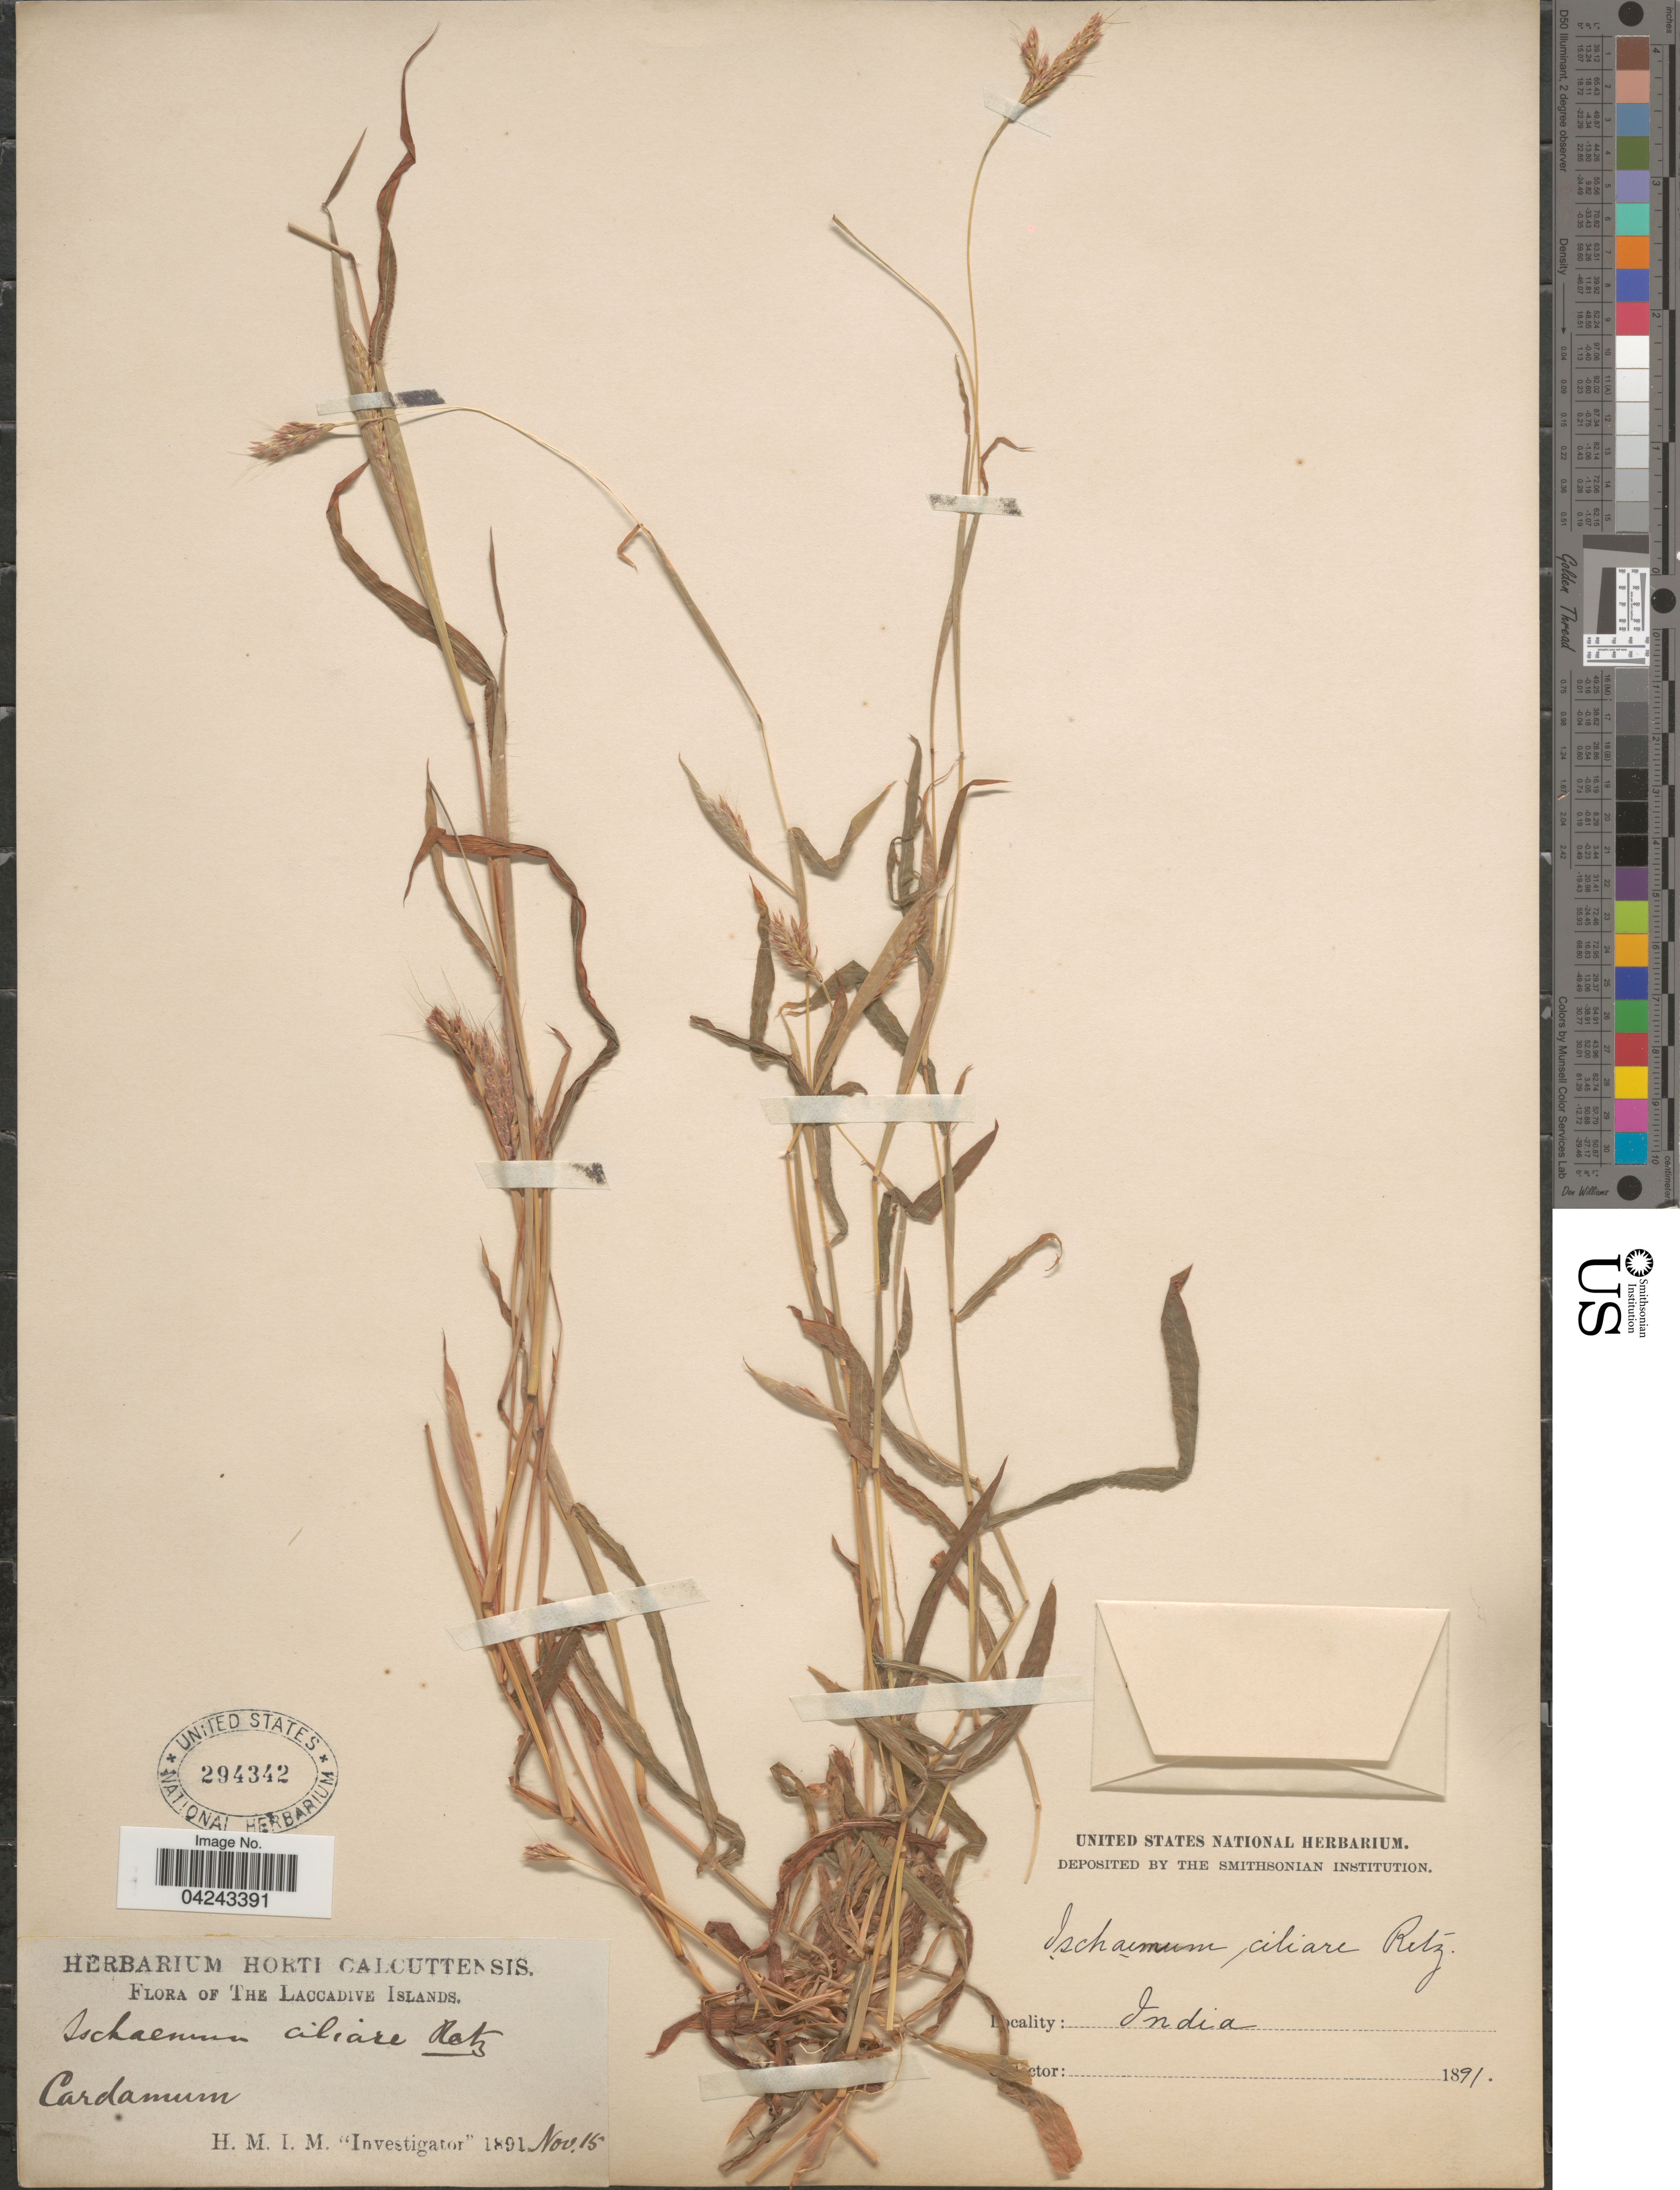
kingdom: Plantae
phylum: Tracheophyta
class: Liliopsida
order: Poales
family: Poaceae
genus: Ischaemum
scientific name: Ischaemum ciliare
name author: Retz.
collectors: ex herb. horti Calcuttensis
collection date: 1891-11-15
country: India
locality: The Laccadive Islands. Cardamum.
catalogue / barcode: US 294342